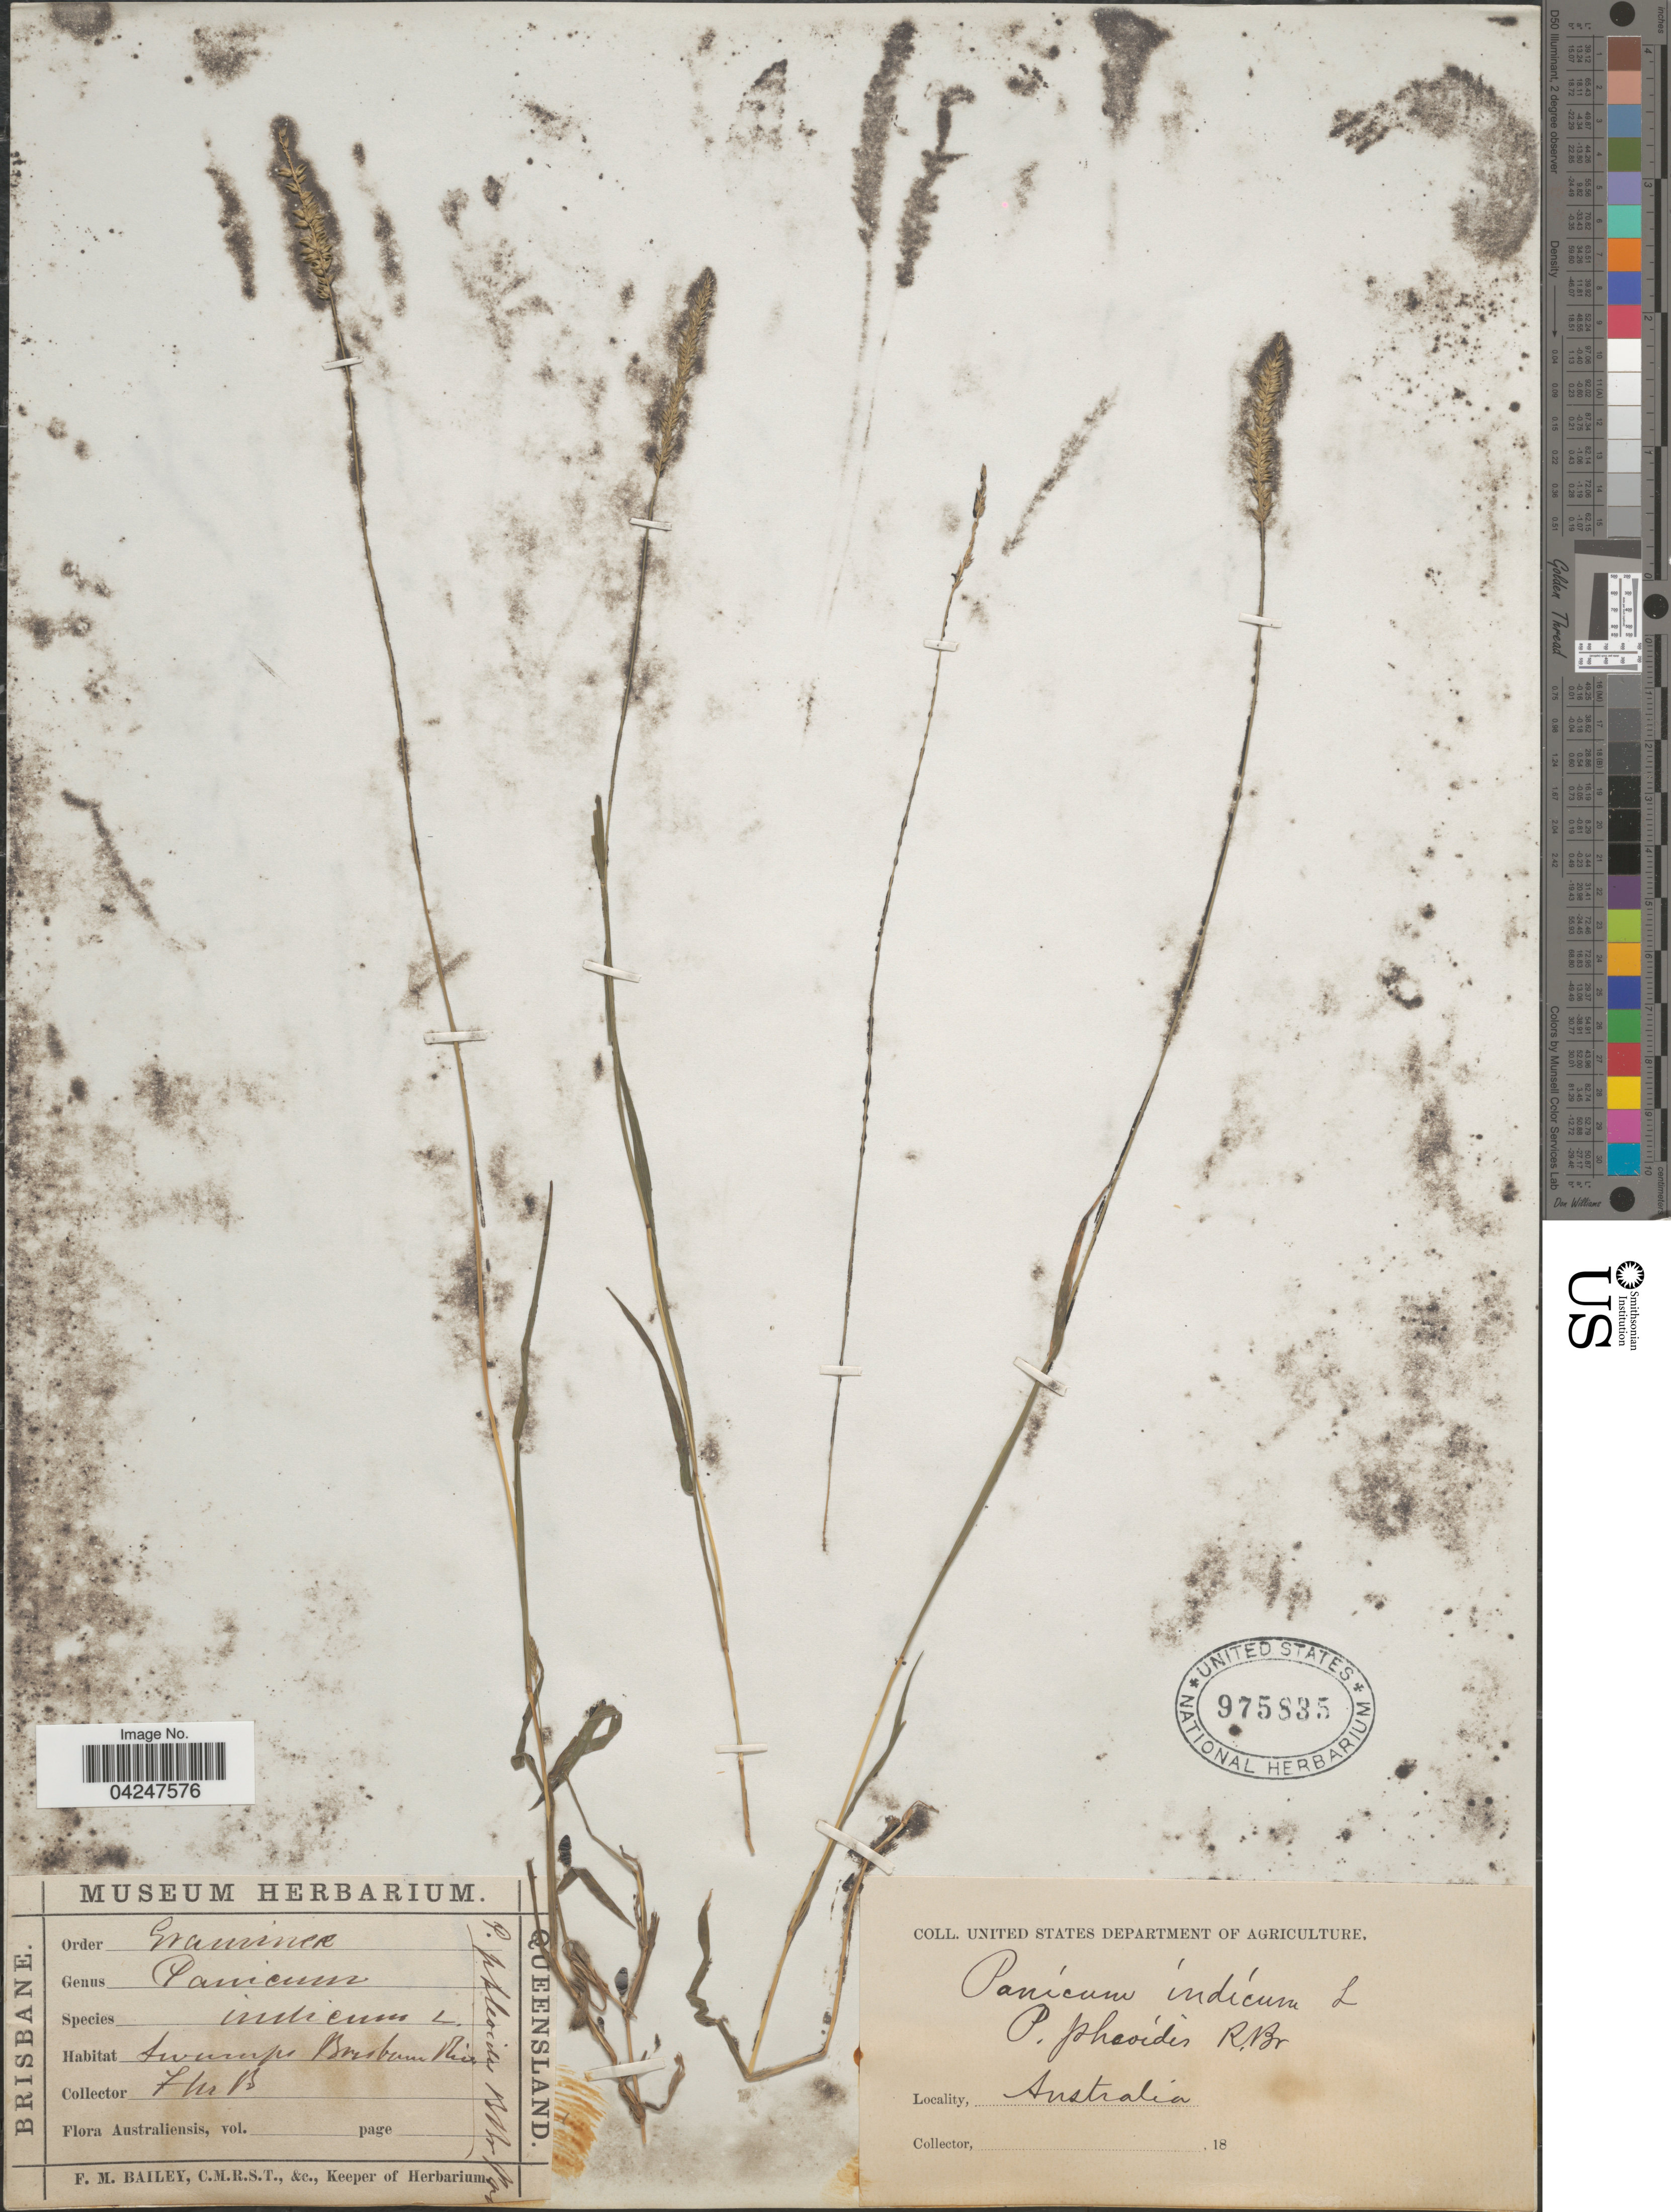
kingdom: Plantae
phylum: Tracheophyta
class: Liliopsida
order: Poales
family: Poaceae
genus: Sacciolepis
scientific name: Sacciolepis indica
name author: (L.) Chase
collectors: F. M. Bailey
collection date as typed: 18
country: Australia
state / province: Queensland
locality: Swamps Brisbane River.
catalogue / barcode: US 975835